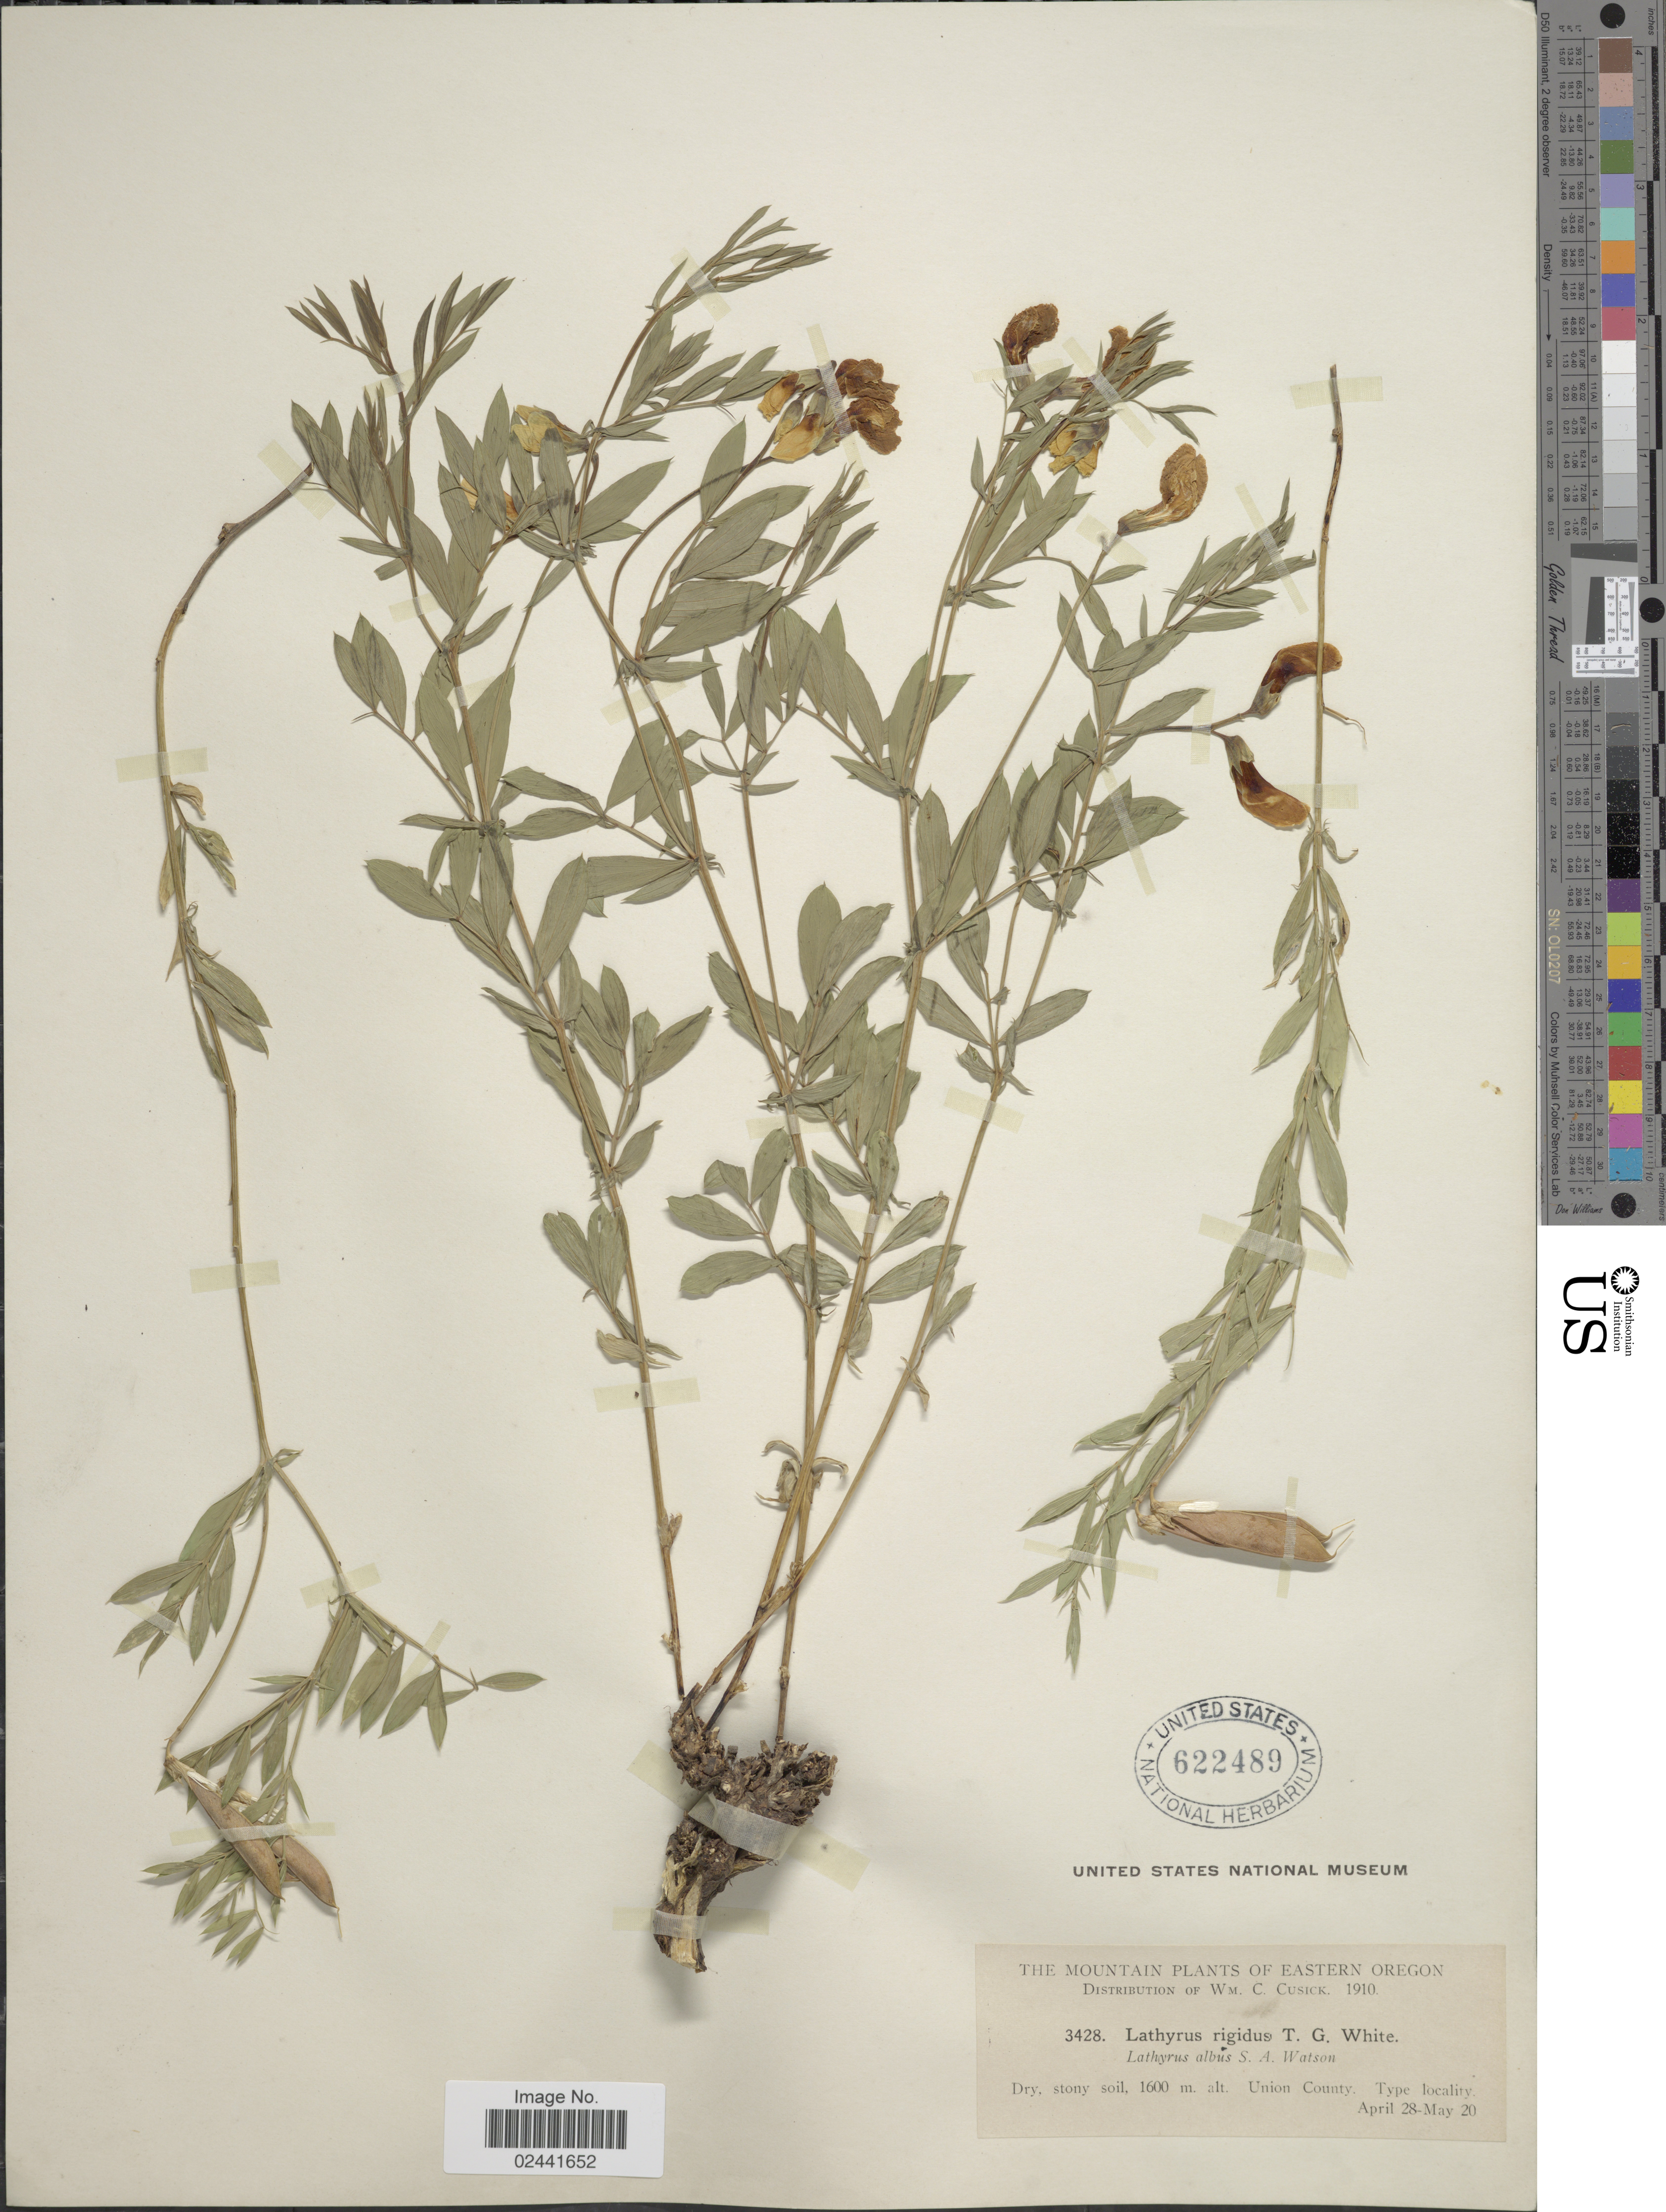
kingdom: Plantae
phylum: Tracheophyta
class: Magnoliopsida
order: Fabales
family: Fabaceae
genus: Lathyrus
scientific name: Lathyrus rigidus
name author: T.G. White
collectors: W. C. Cusick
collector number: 3428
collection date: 1910-04-28/1910-05-20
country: United States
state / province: Oregon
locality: The Mountain of Eastern Oregon, Dry, stony. Union County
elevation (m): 1600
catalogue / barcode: US 622489